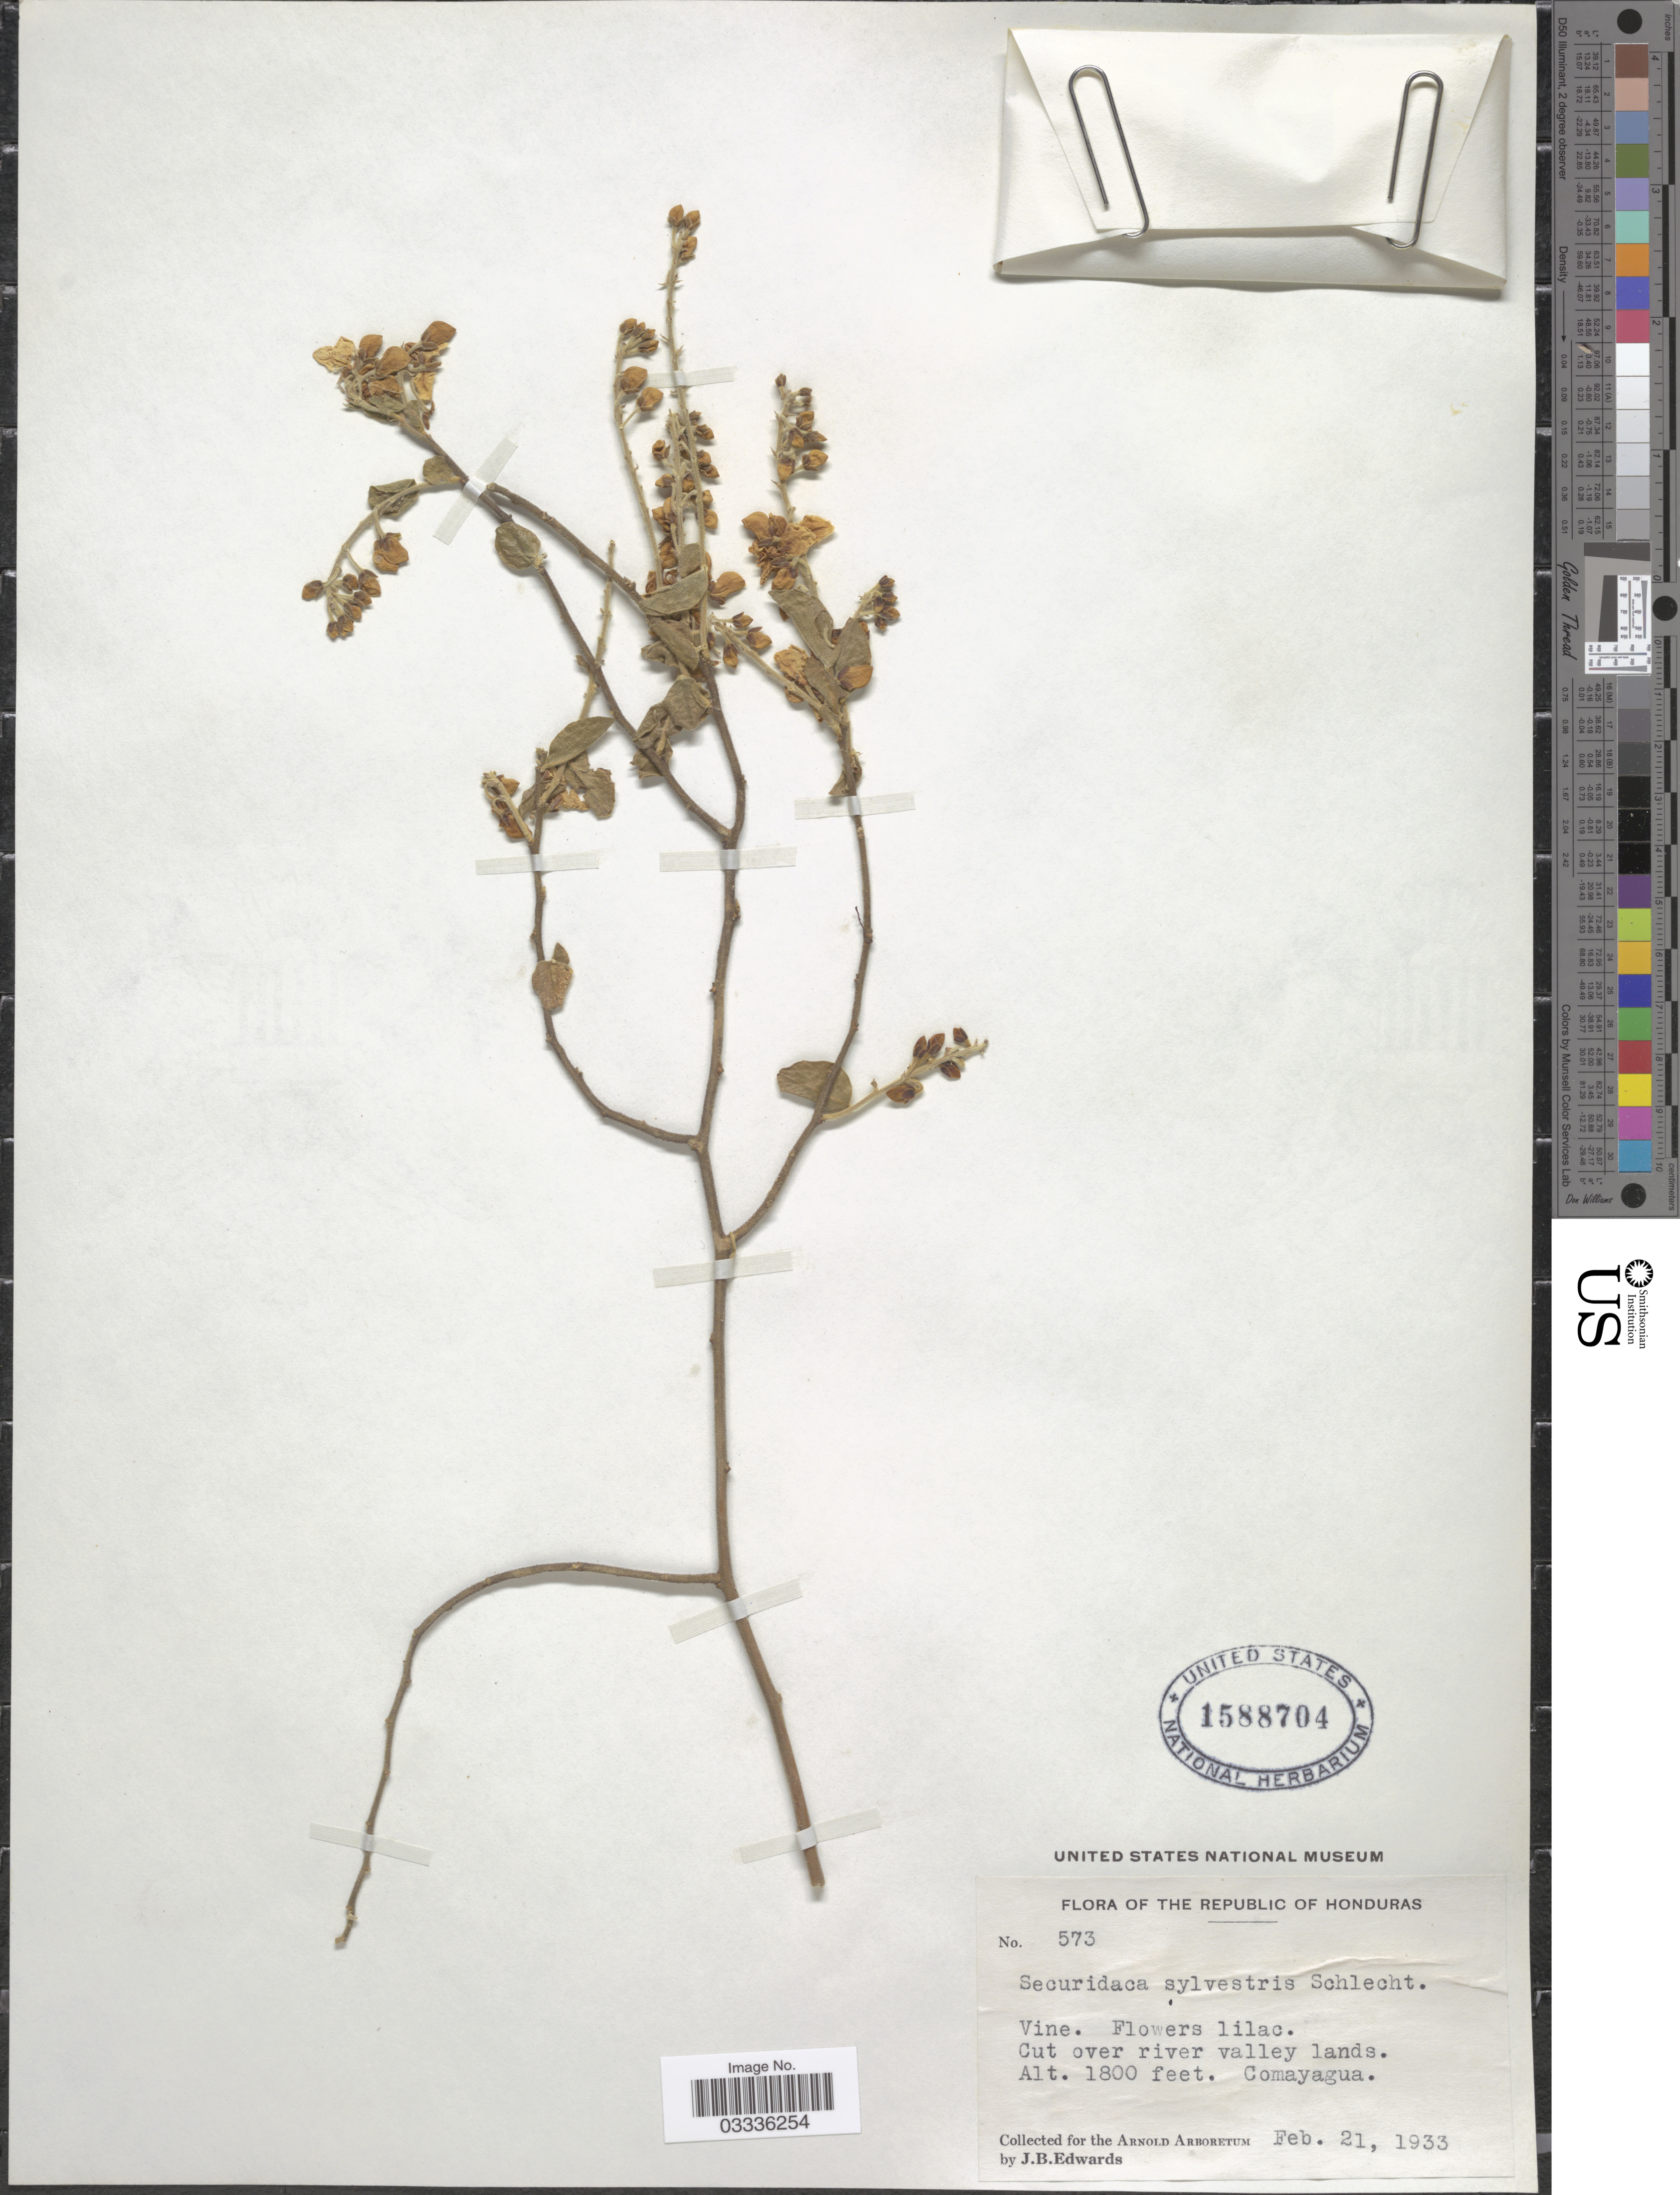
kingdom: Plantae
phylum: Tracheophyta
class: Magnoliopsida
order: Fabales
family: Polygalaceae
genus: Securidaca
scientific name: Securidaca sylvestris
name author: Schltdl.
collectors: J. B. Edwards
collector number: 573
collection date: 1933-02-21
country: Honduras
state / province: Comayagua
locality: Cut over river valley lands.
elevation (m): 549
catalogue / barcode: US 1588704